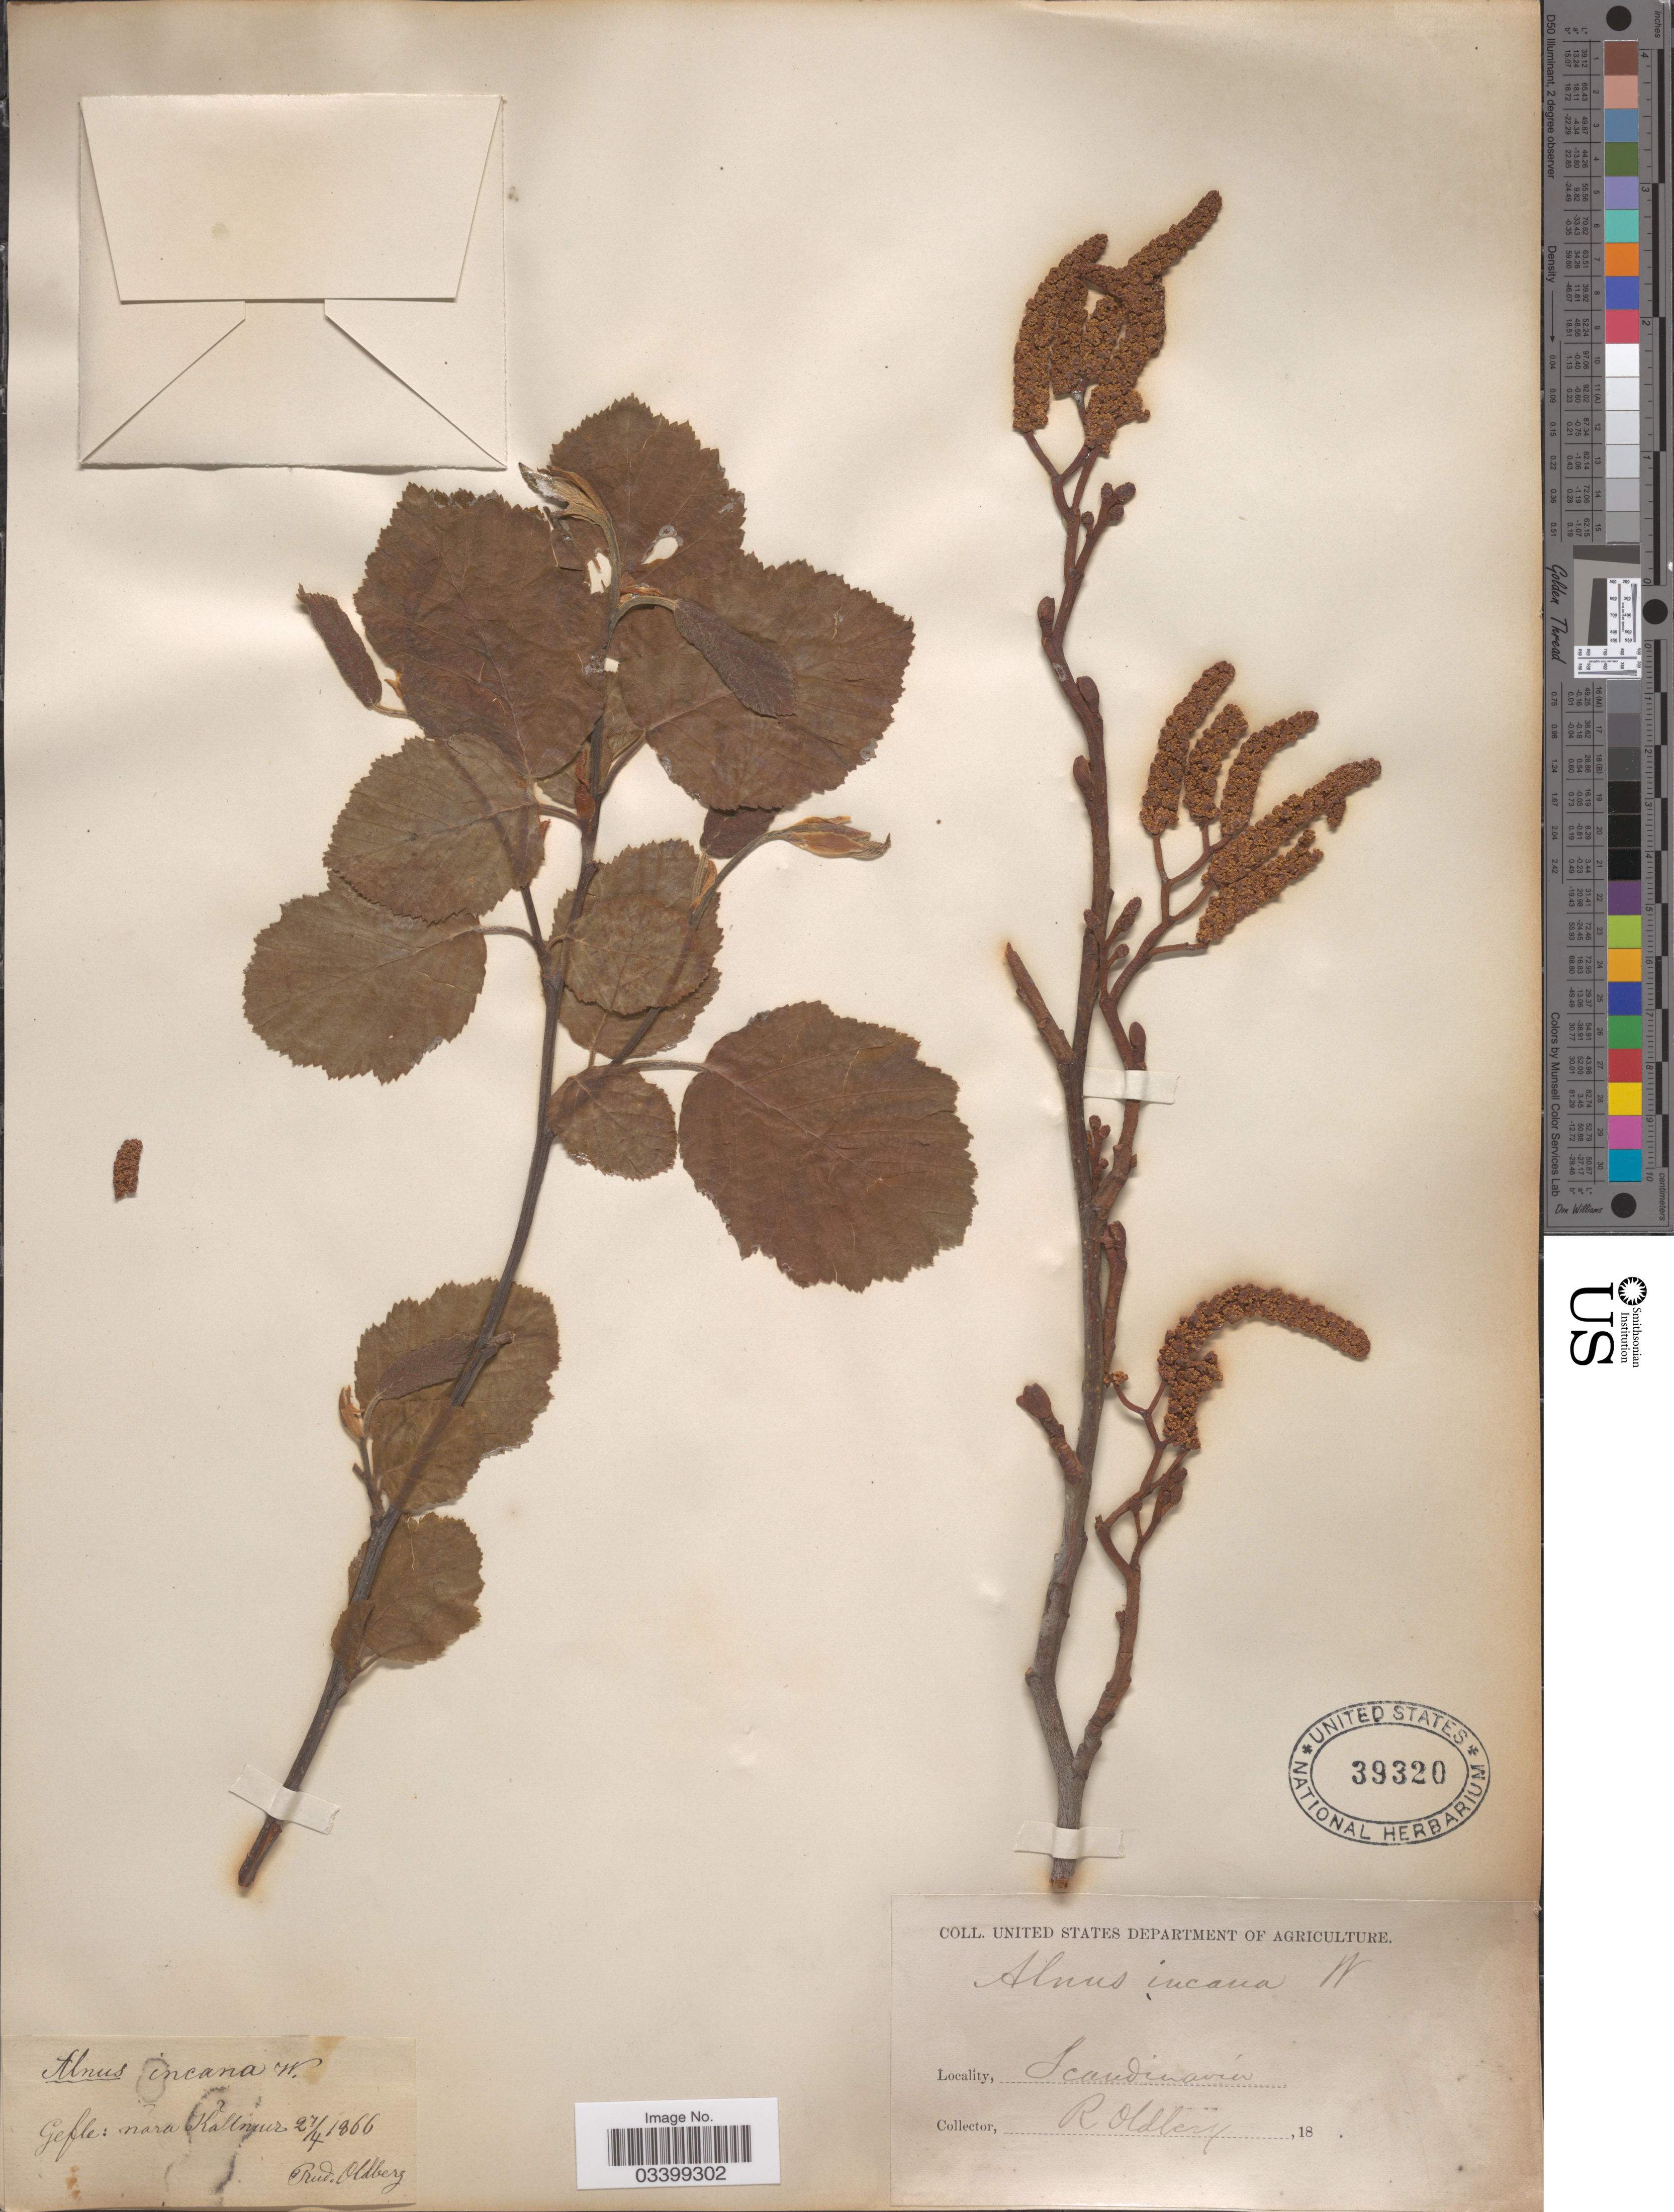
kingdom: Plantae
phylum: Tracheophyta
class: Magnoliopsida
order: Fagales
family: Betulaceae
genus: Alnus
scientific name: Alnus incana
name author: (L.) Moench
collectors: R. Oldberg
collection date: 1866-04-27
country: Sweden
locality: Gefle: nara Kallmar [interpreted]. Scandinavia.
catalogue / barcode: US 39320